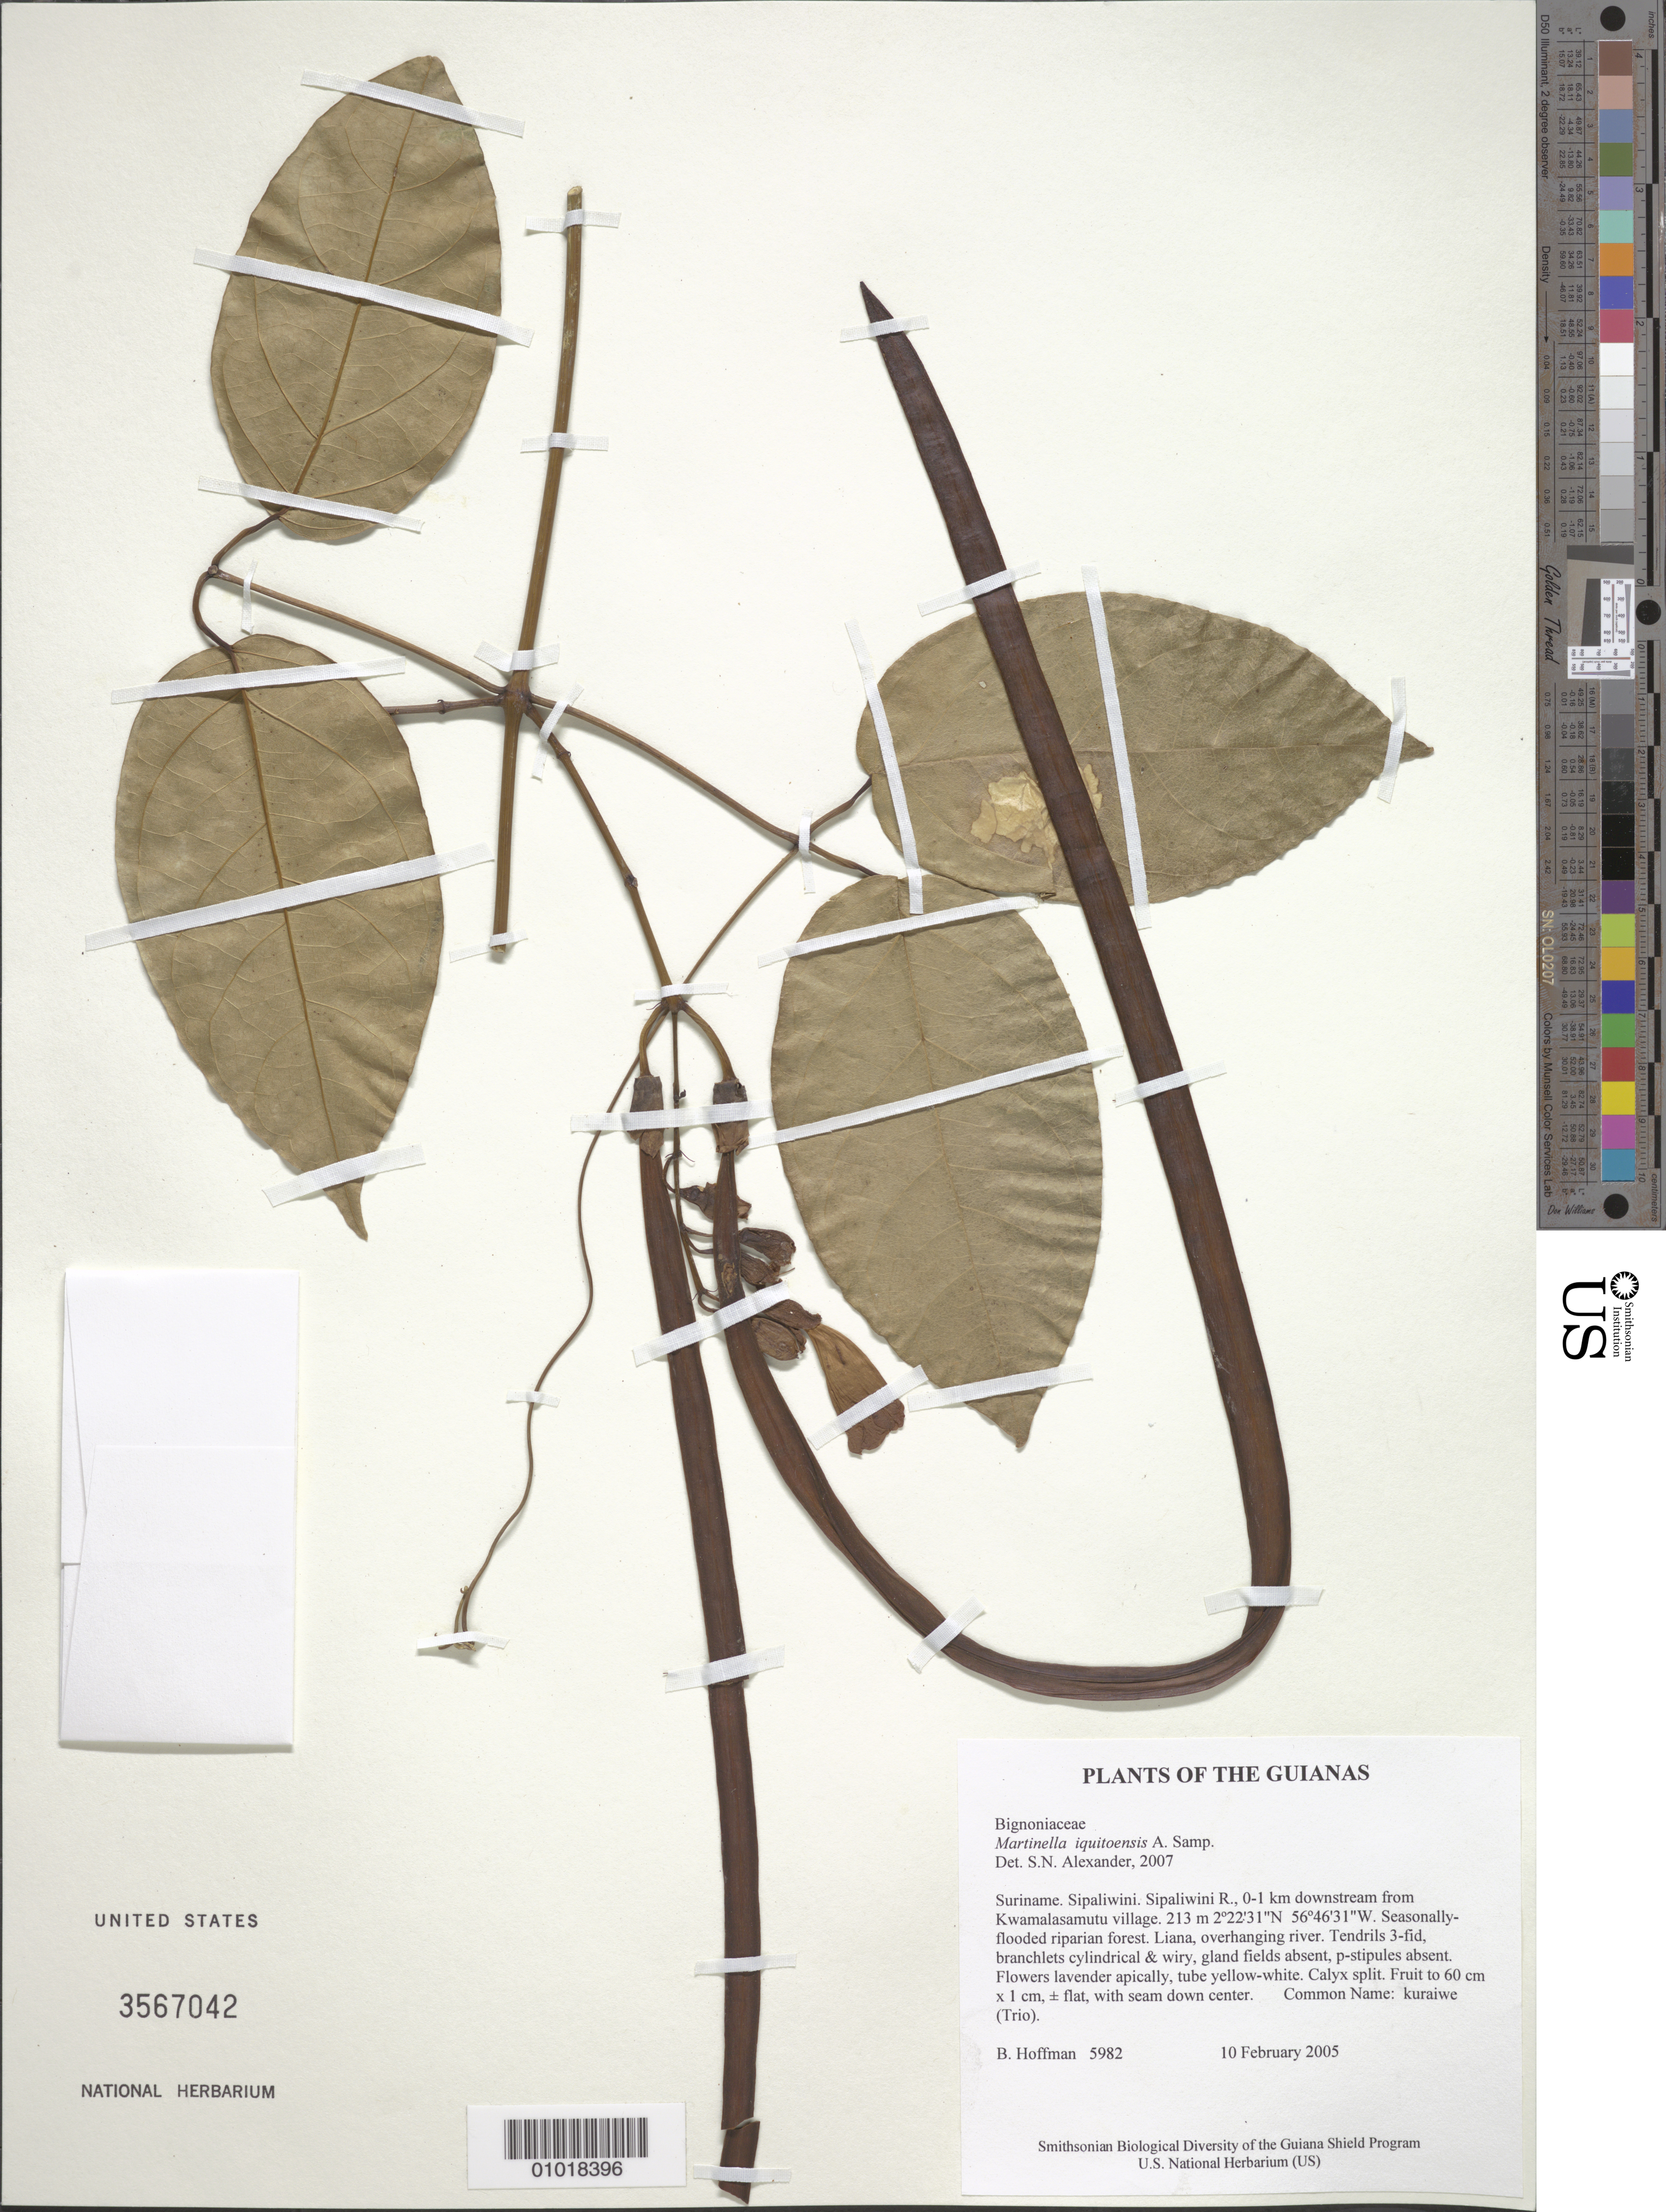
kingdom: Plantae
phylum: Tracheophyta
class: Magnoliopsida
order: Lamiales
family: Bignoniaceae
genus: Martinella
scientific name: Martinella iquitoensis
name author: A. Samp.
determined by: Alexander, S. N.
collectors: B. Hoffman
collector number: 5982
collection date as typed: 10 February 2005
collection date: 2005-02-10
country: Suriname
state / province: Sipaliwini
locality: Sipaliwini R., 0-1 km downstream from Kwamalasamutu village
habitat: Seasonally-flooded riparian forest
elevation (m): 213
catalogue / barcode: US 3567042